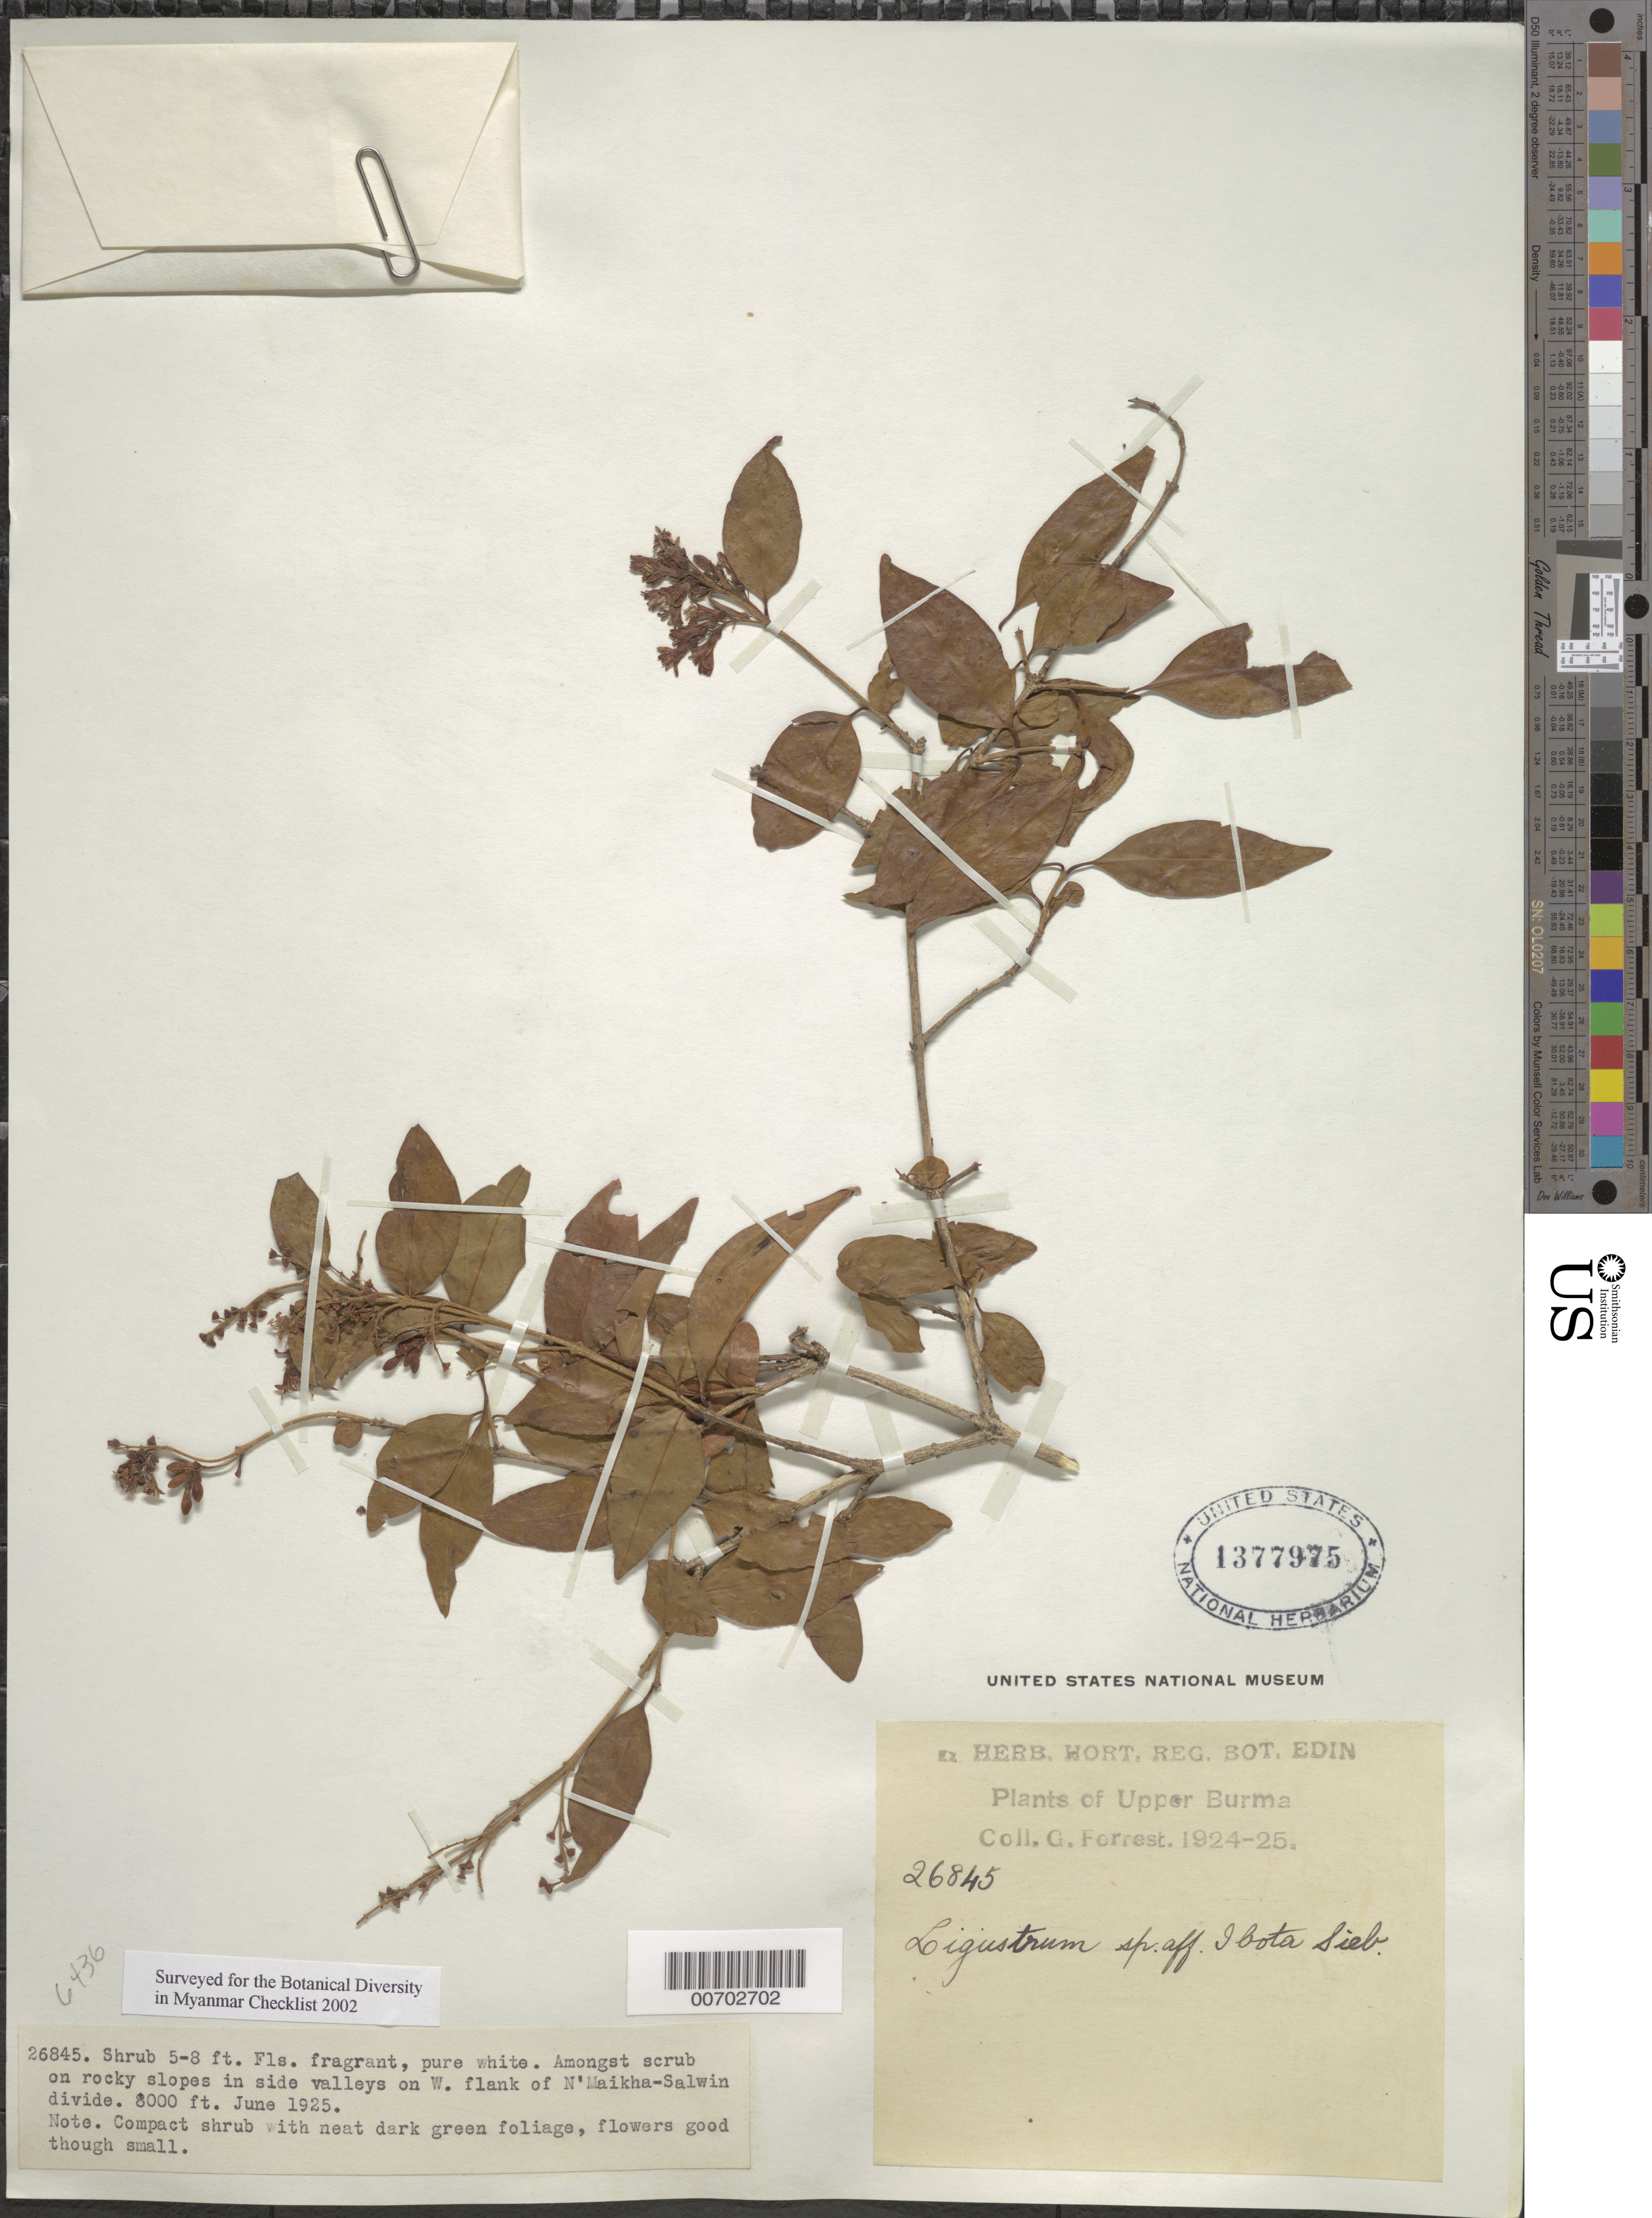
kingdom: Plantae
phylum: Tracheophyta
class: Magnoliopsida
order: Lamiales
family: Oleaceae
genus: Ligustrum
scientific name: Ligustrum ibota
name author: Siebold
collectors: G. Forrest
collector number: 26845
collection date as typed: Jun 1925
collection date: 1925-06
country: Myanmar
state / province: Kachin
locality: N'Maikha-Salwin Divide, W flank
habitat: Among scrub on rocky slopes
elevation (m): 2438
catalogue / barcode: US 1377975